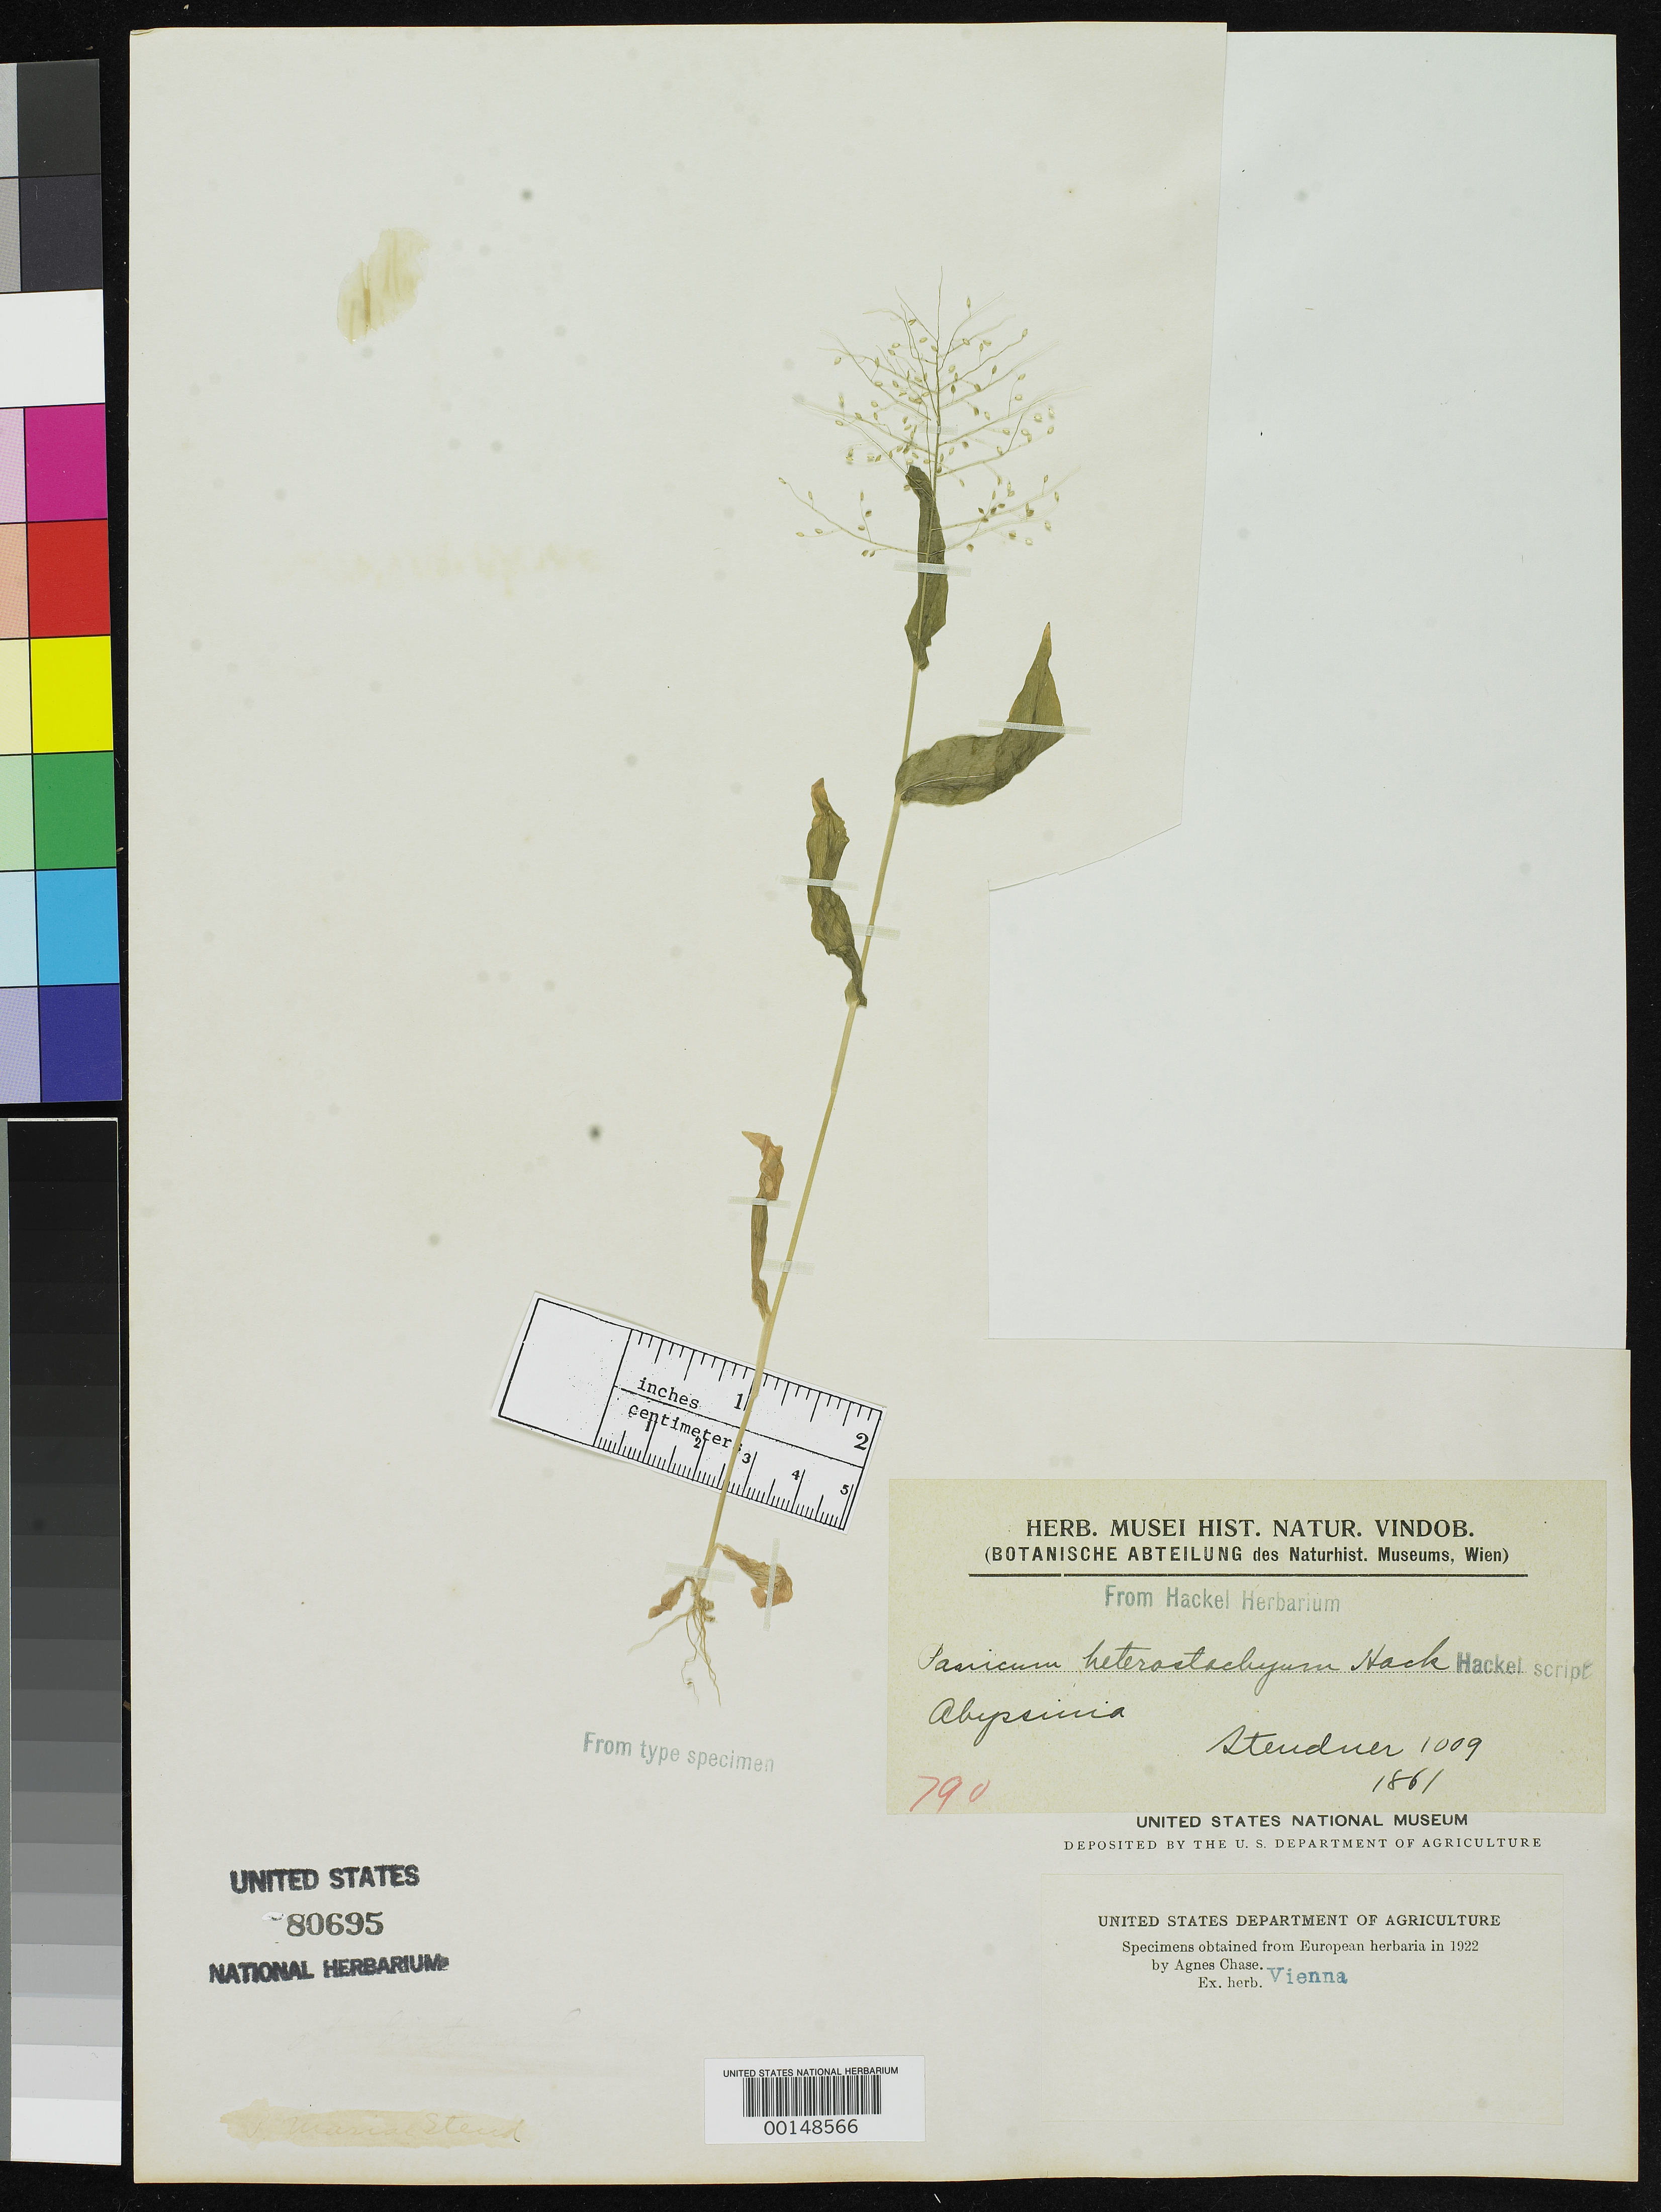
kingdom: Plantae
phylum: Tracheophyta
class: Liliopsida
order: Poales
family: Poaceae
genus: Panicum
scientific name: Panicum heterostachyum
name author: Hack.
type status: Type Fragment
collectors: H. Steudner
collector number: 1009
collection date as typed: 1861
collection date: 1861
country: Ethiopia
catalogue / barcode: US 80695